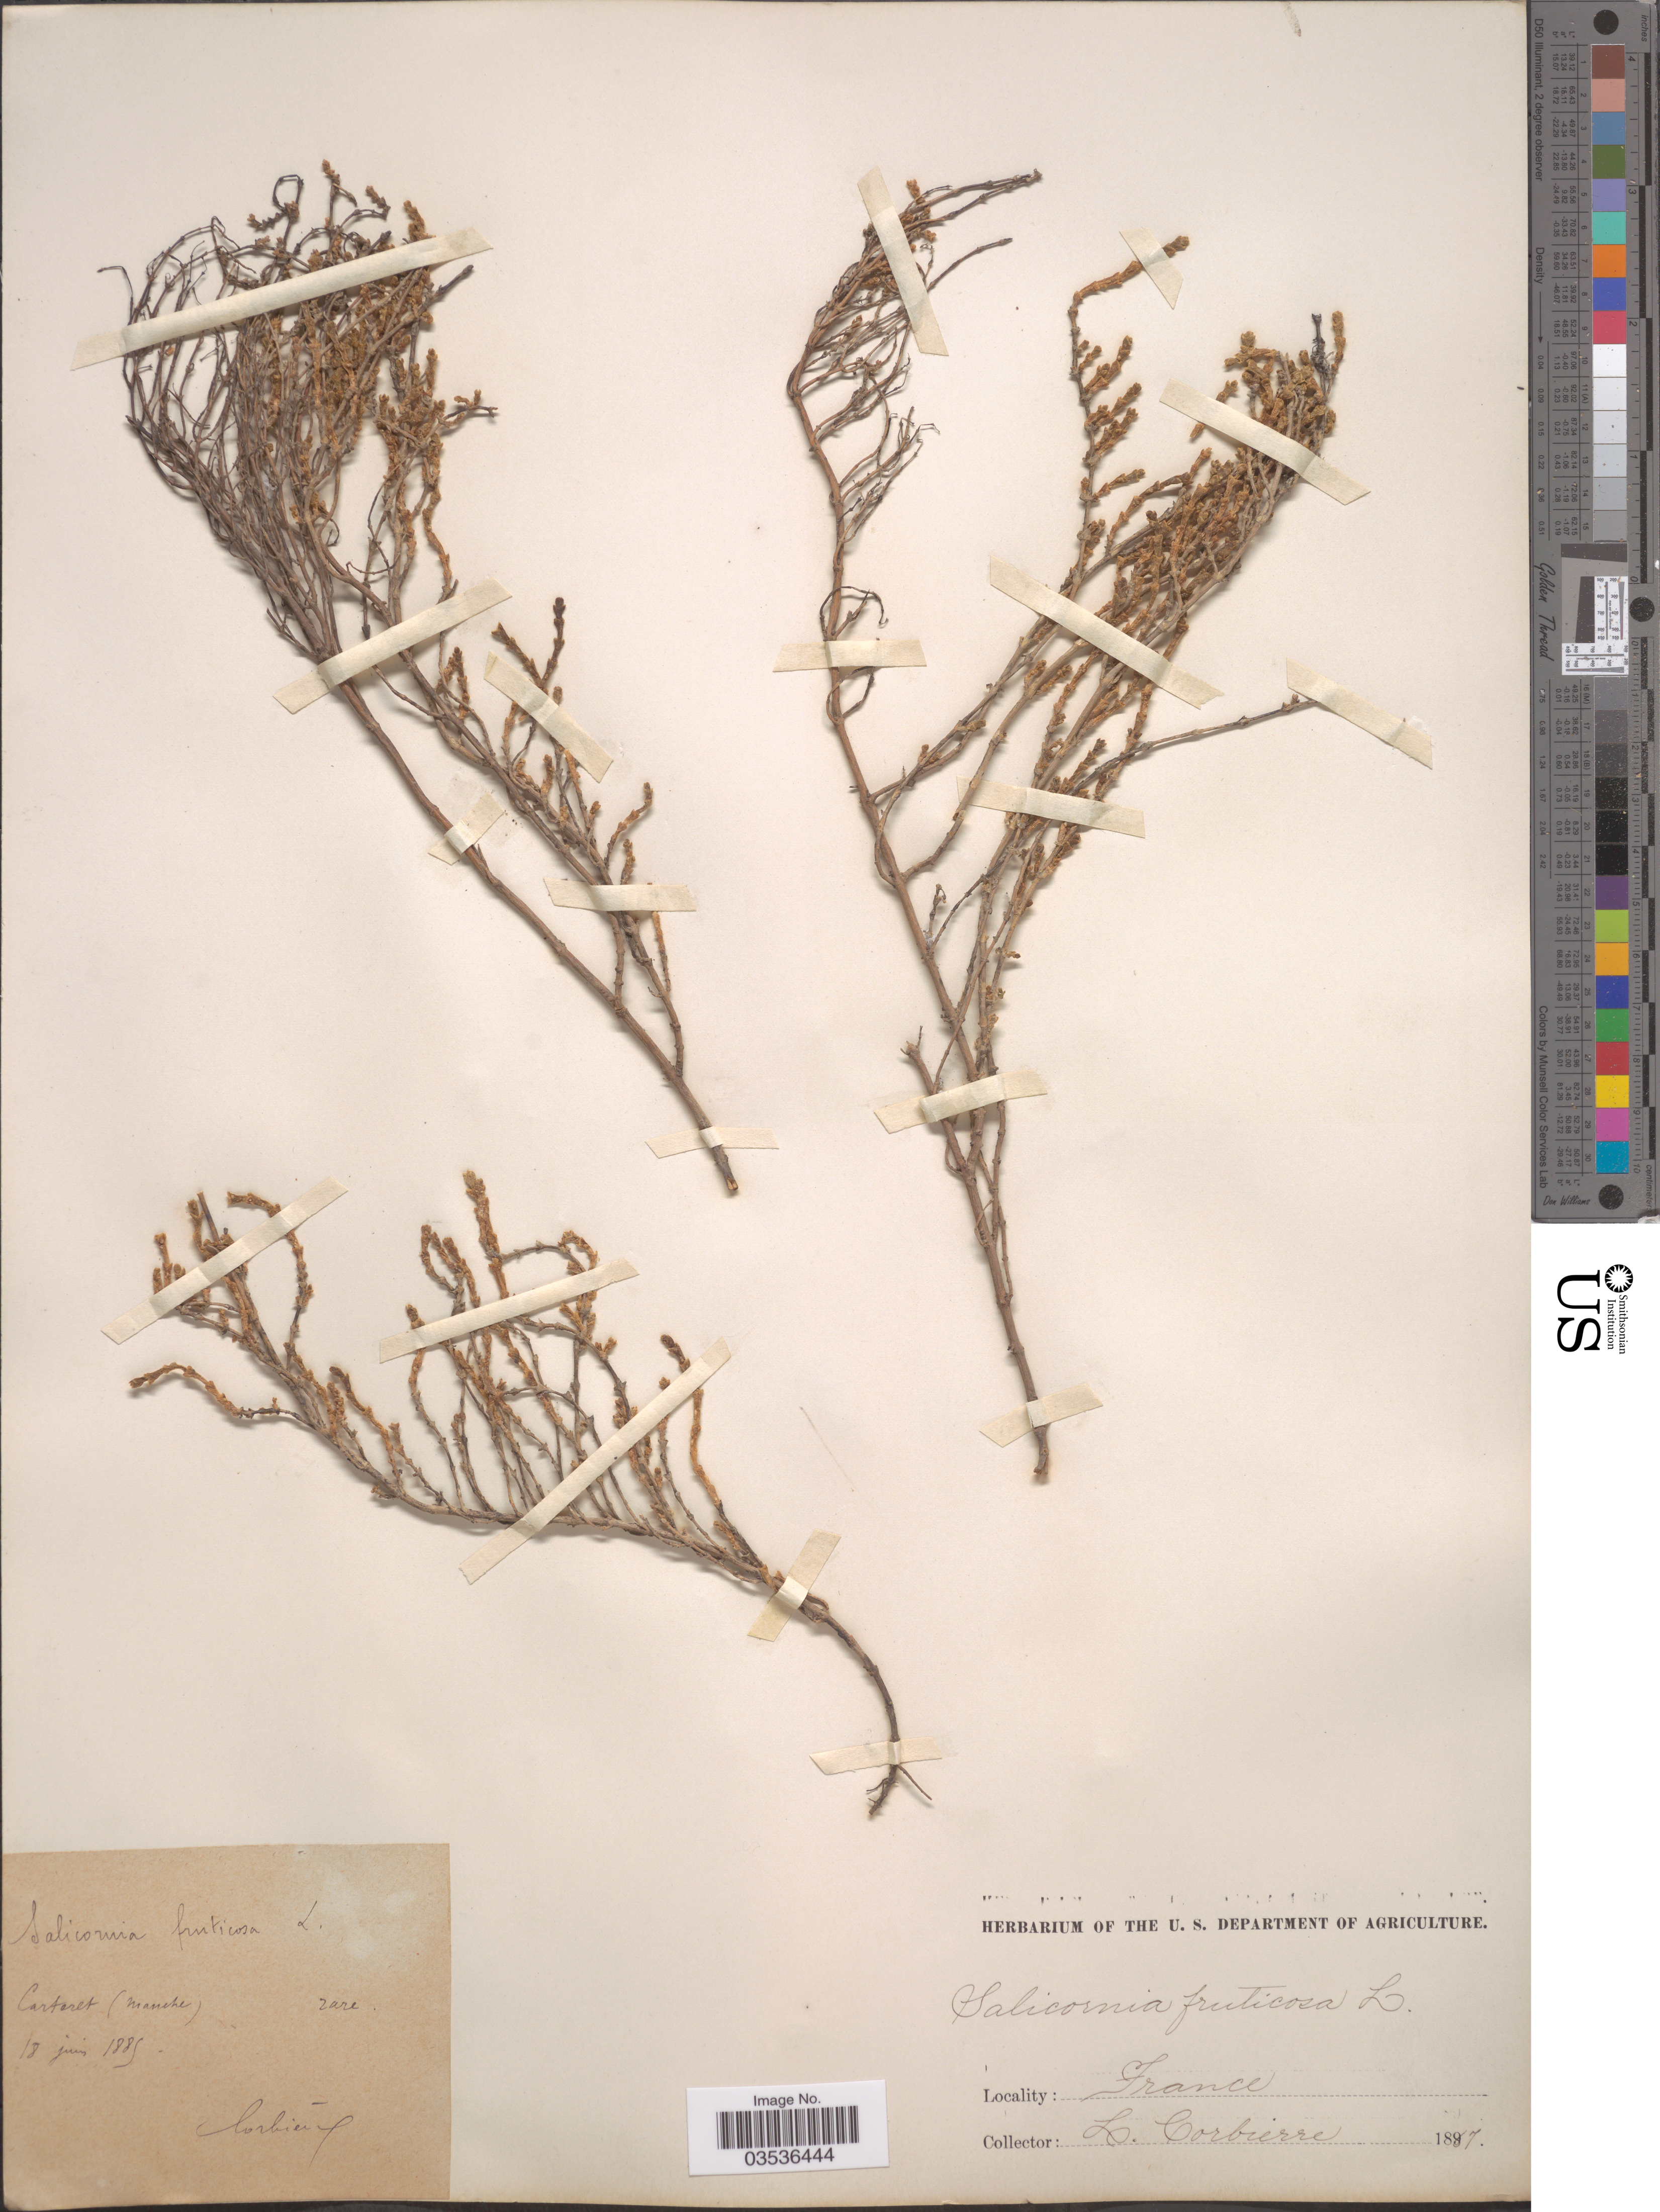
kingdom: Plantae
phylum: Tracheophyta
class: Magnoliopsida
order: Caryophyllales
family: Amaranthaceae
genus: Salicornia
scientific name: Salicornia fruticosa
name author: (L.) L.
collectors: L. Corbière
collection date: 1885-06-18/1887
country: France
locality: Carteret (manche).